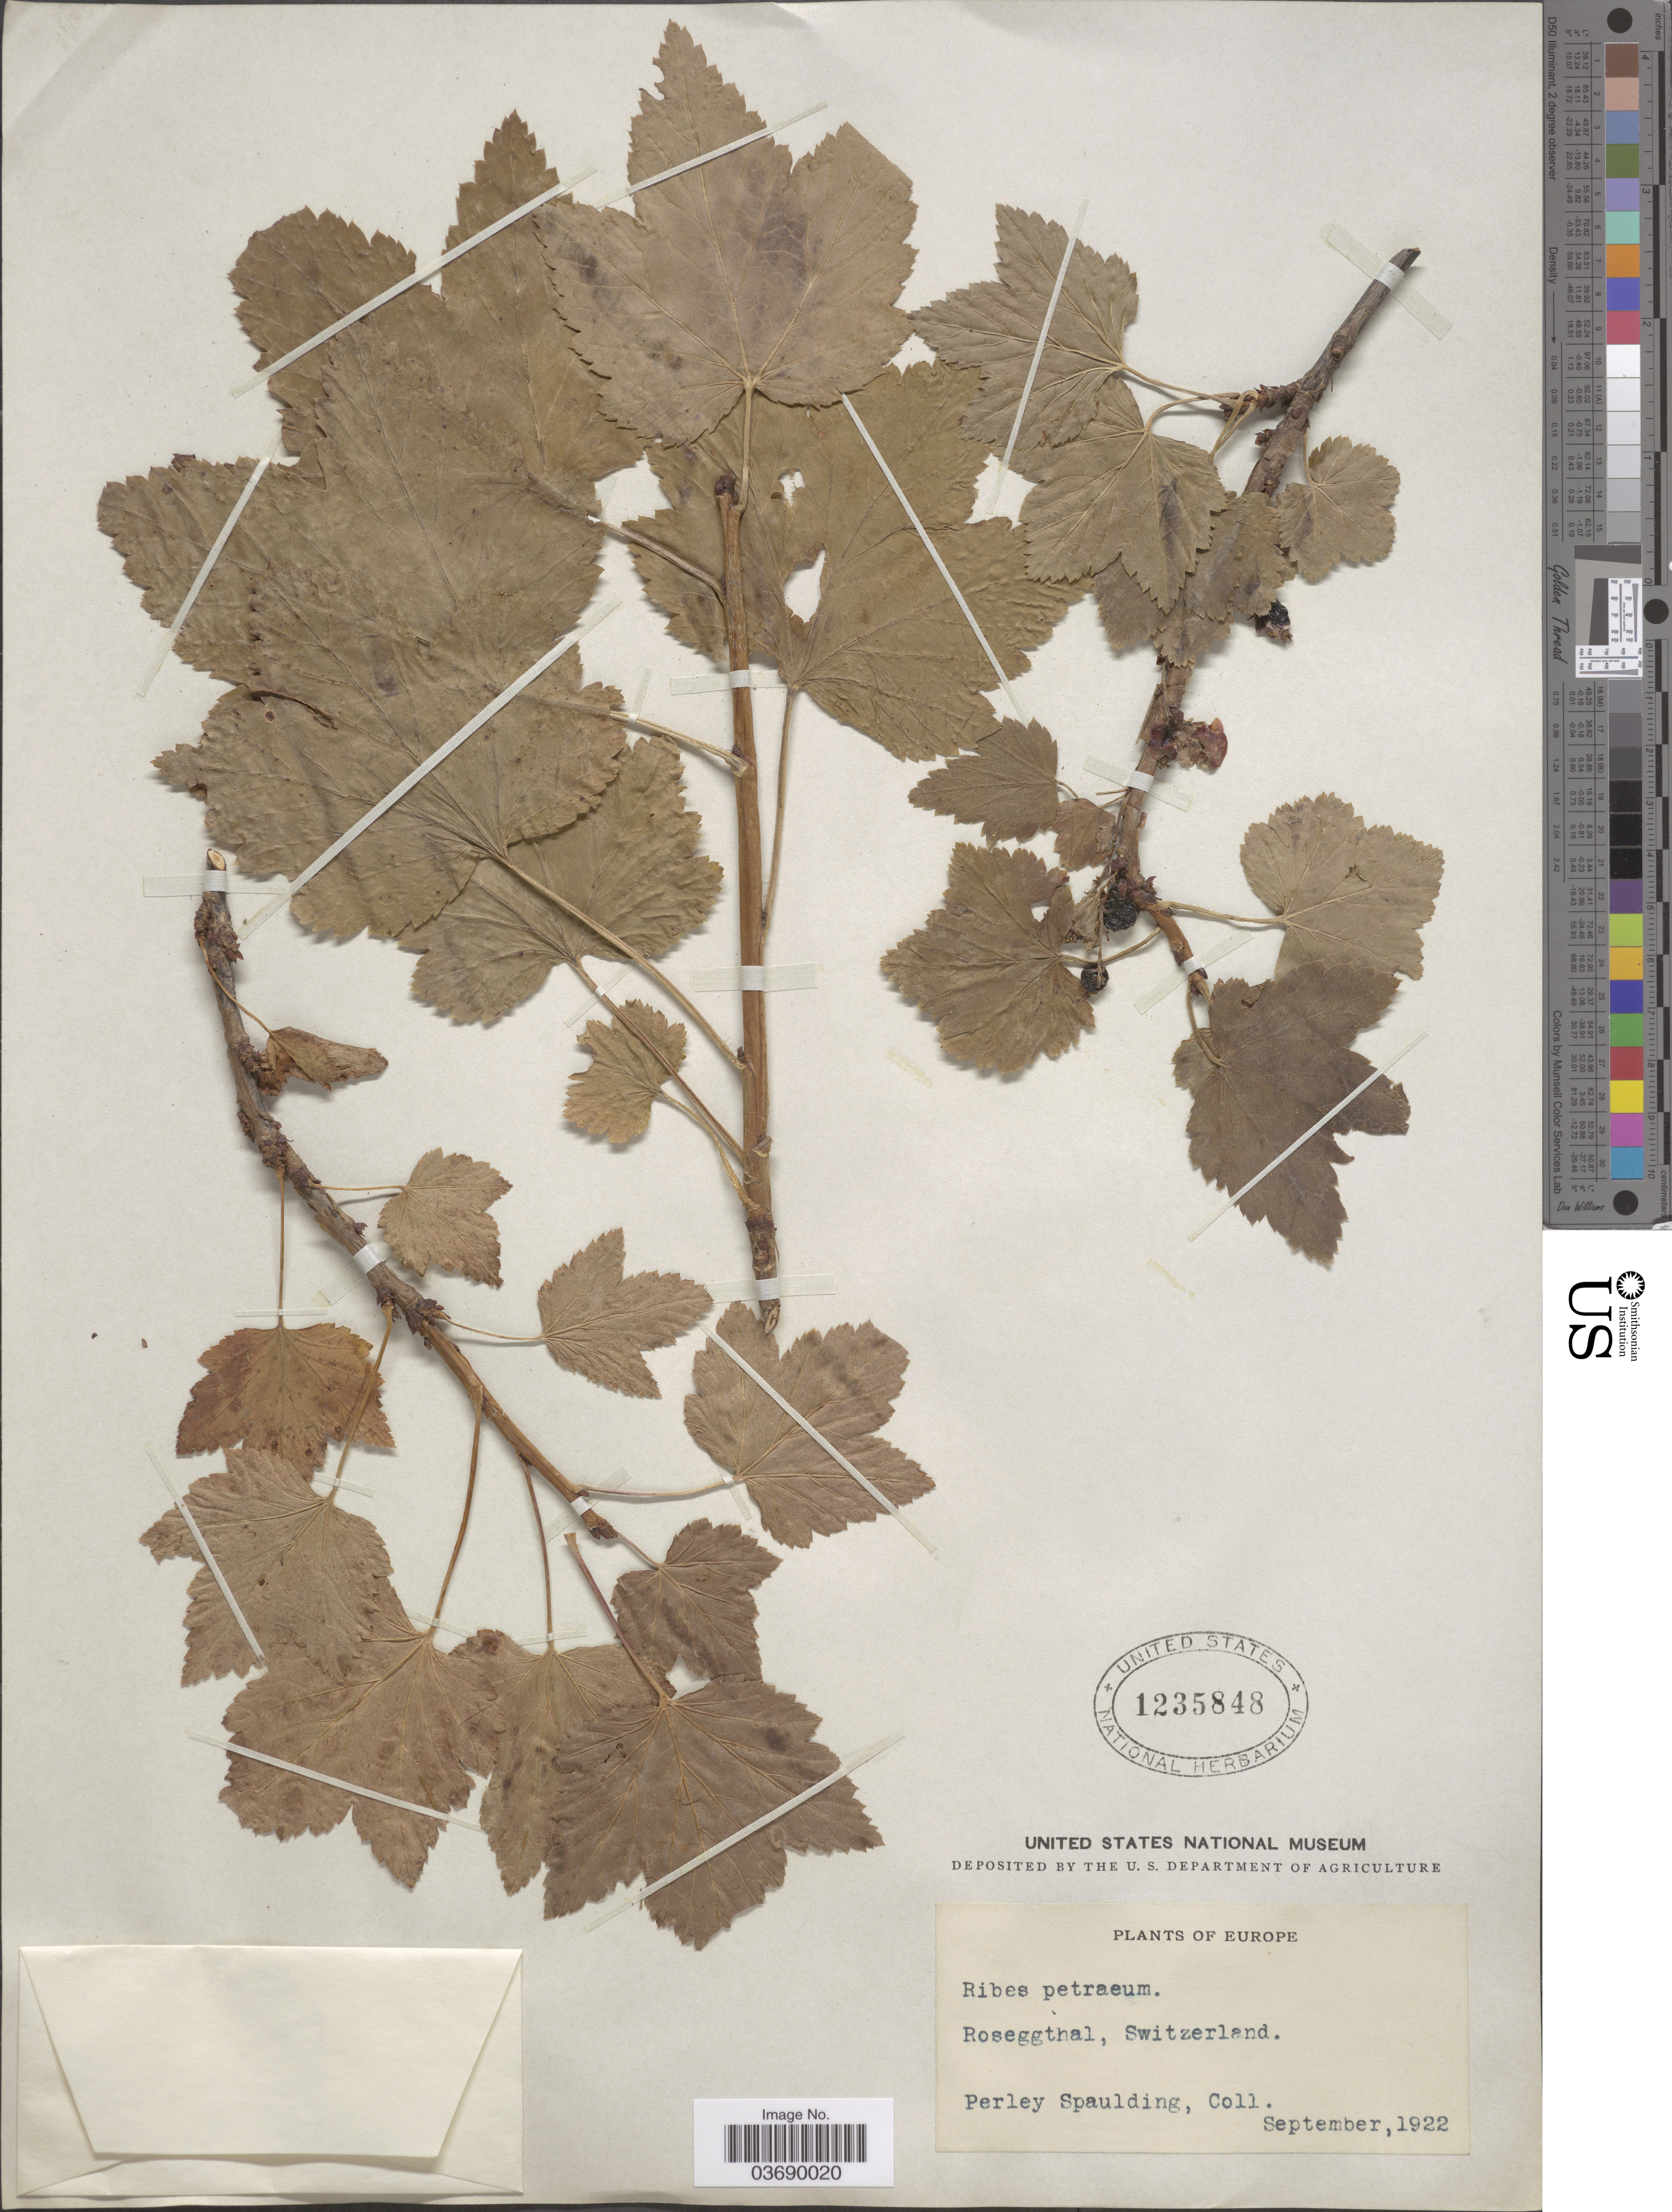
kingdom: Plantae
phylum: Tracheophyta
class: Magnoliopsida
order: Saxifragales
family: Grossulariaceae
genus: Ribes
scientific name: Ribes petraeum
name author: Wulfen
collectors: P. Spaulding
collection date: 1922-09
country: Switzerland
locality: Roseggthal.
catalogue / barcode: US 1235848